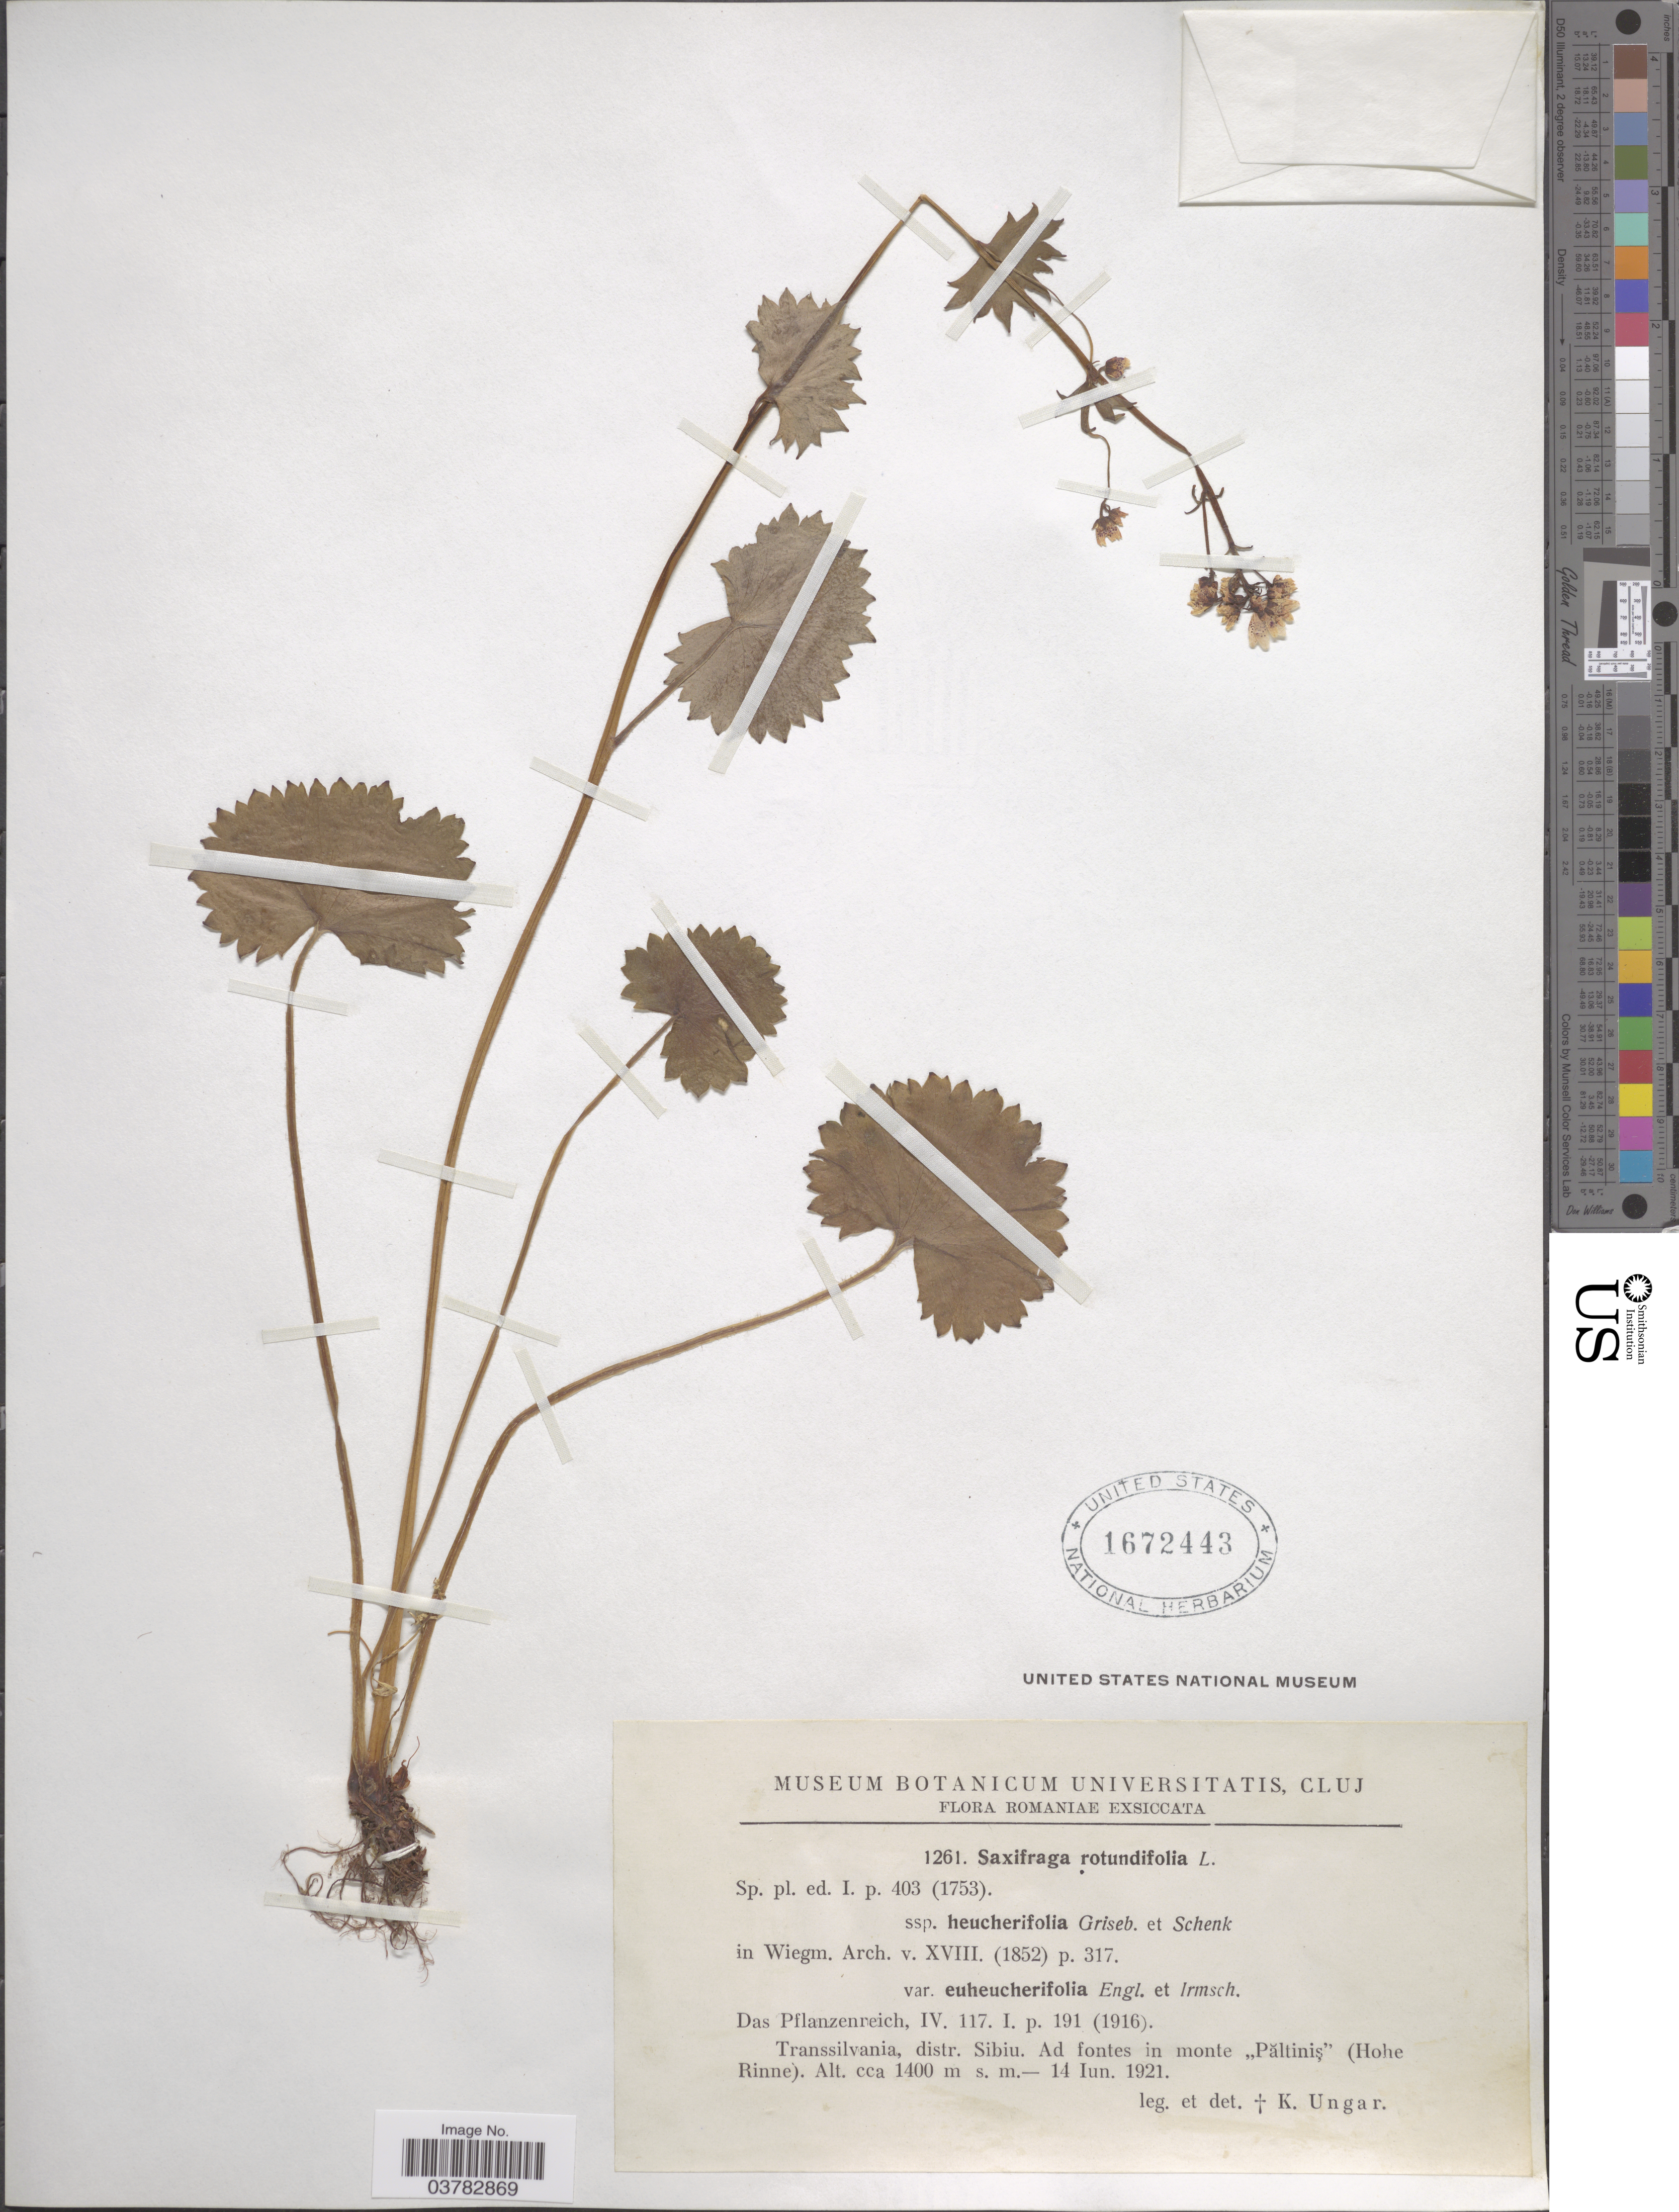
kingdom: Plantae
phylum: Tracheophyta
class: Magnoliopsida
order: Saxifragales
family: Saxifragaceae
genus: Saxifraga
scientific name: Saxifraga rotundifolia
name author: L.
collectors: K. Ungar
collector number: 1261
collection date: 1921-06-14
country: Romania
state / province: Sibiu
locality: Romaniae. Transsilvania, distr. Sibiu. Ad fontes in monte "Păltiniş" (Hohe Rinne).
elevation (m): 1400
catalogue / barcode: US 1672443